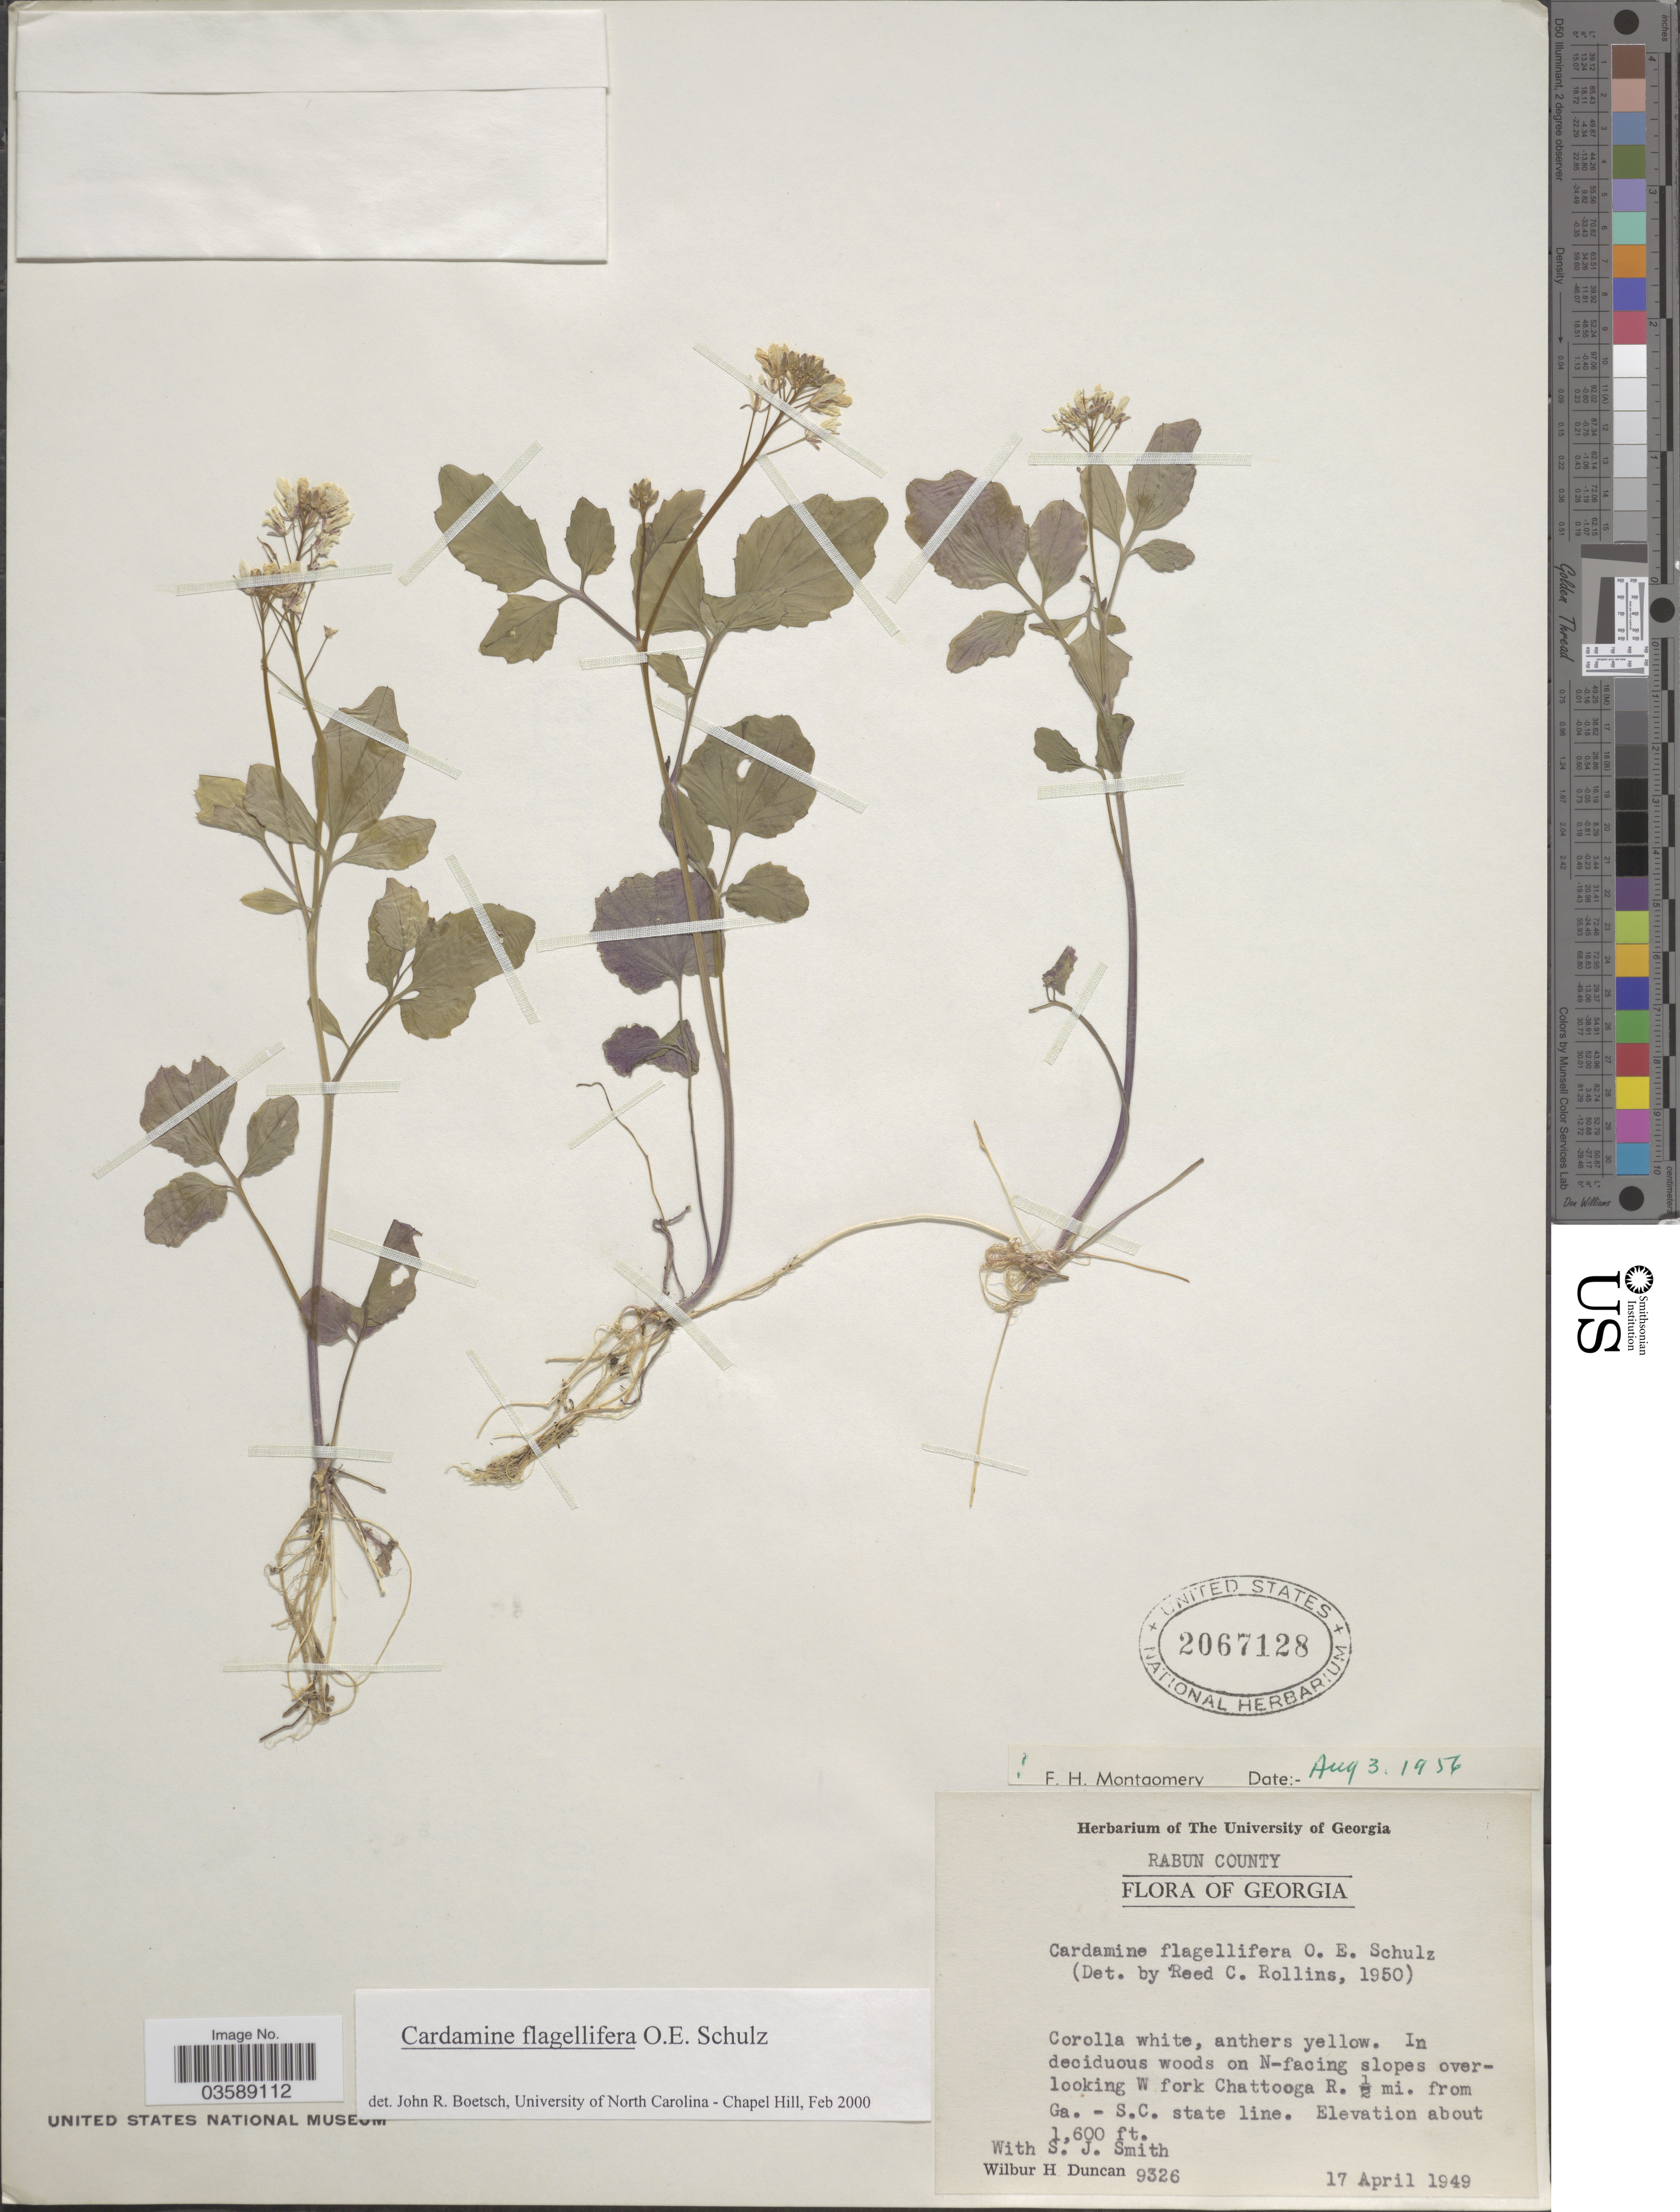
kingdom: Plantae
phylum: Tracheophyta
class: Magnoliopsida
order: Brassicales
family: Brassicaceae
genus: Cardamine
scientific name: Cardamine flagellifera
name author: O.E. Schulz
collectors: W. H. Duncan & S. Smith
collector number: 9326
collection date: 1949-04-17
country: United States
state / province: Georgia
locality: Rabun County. In deciduous woods on N- facing slopes overlooking W fork Chattooga R. ½ mi. from Ga. - S.C. state line.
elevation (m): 488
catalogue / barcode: US 2067128